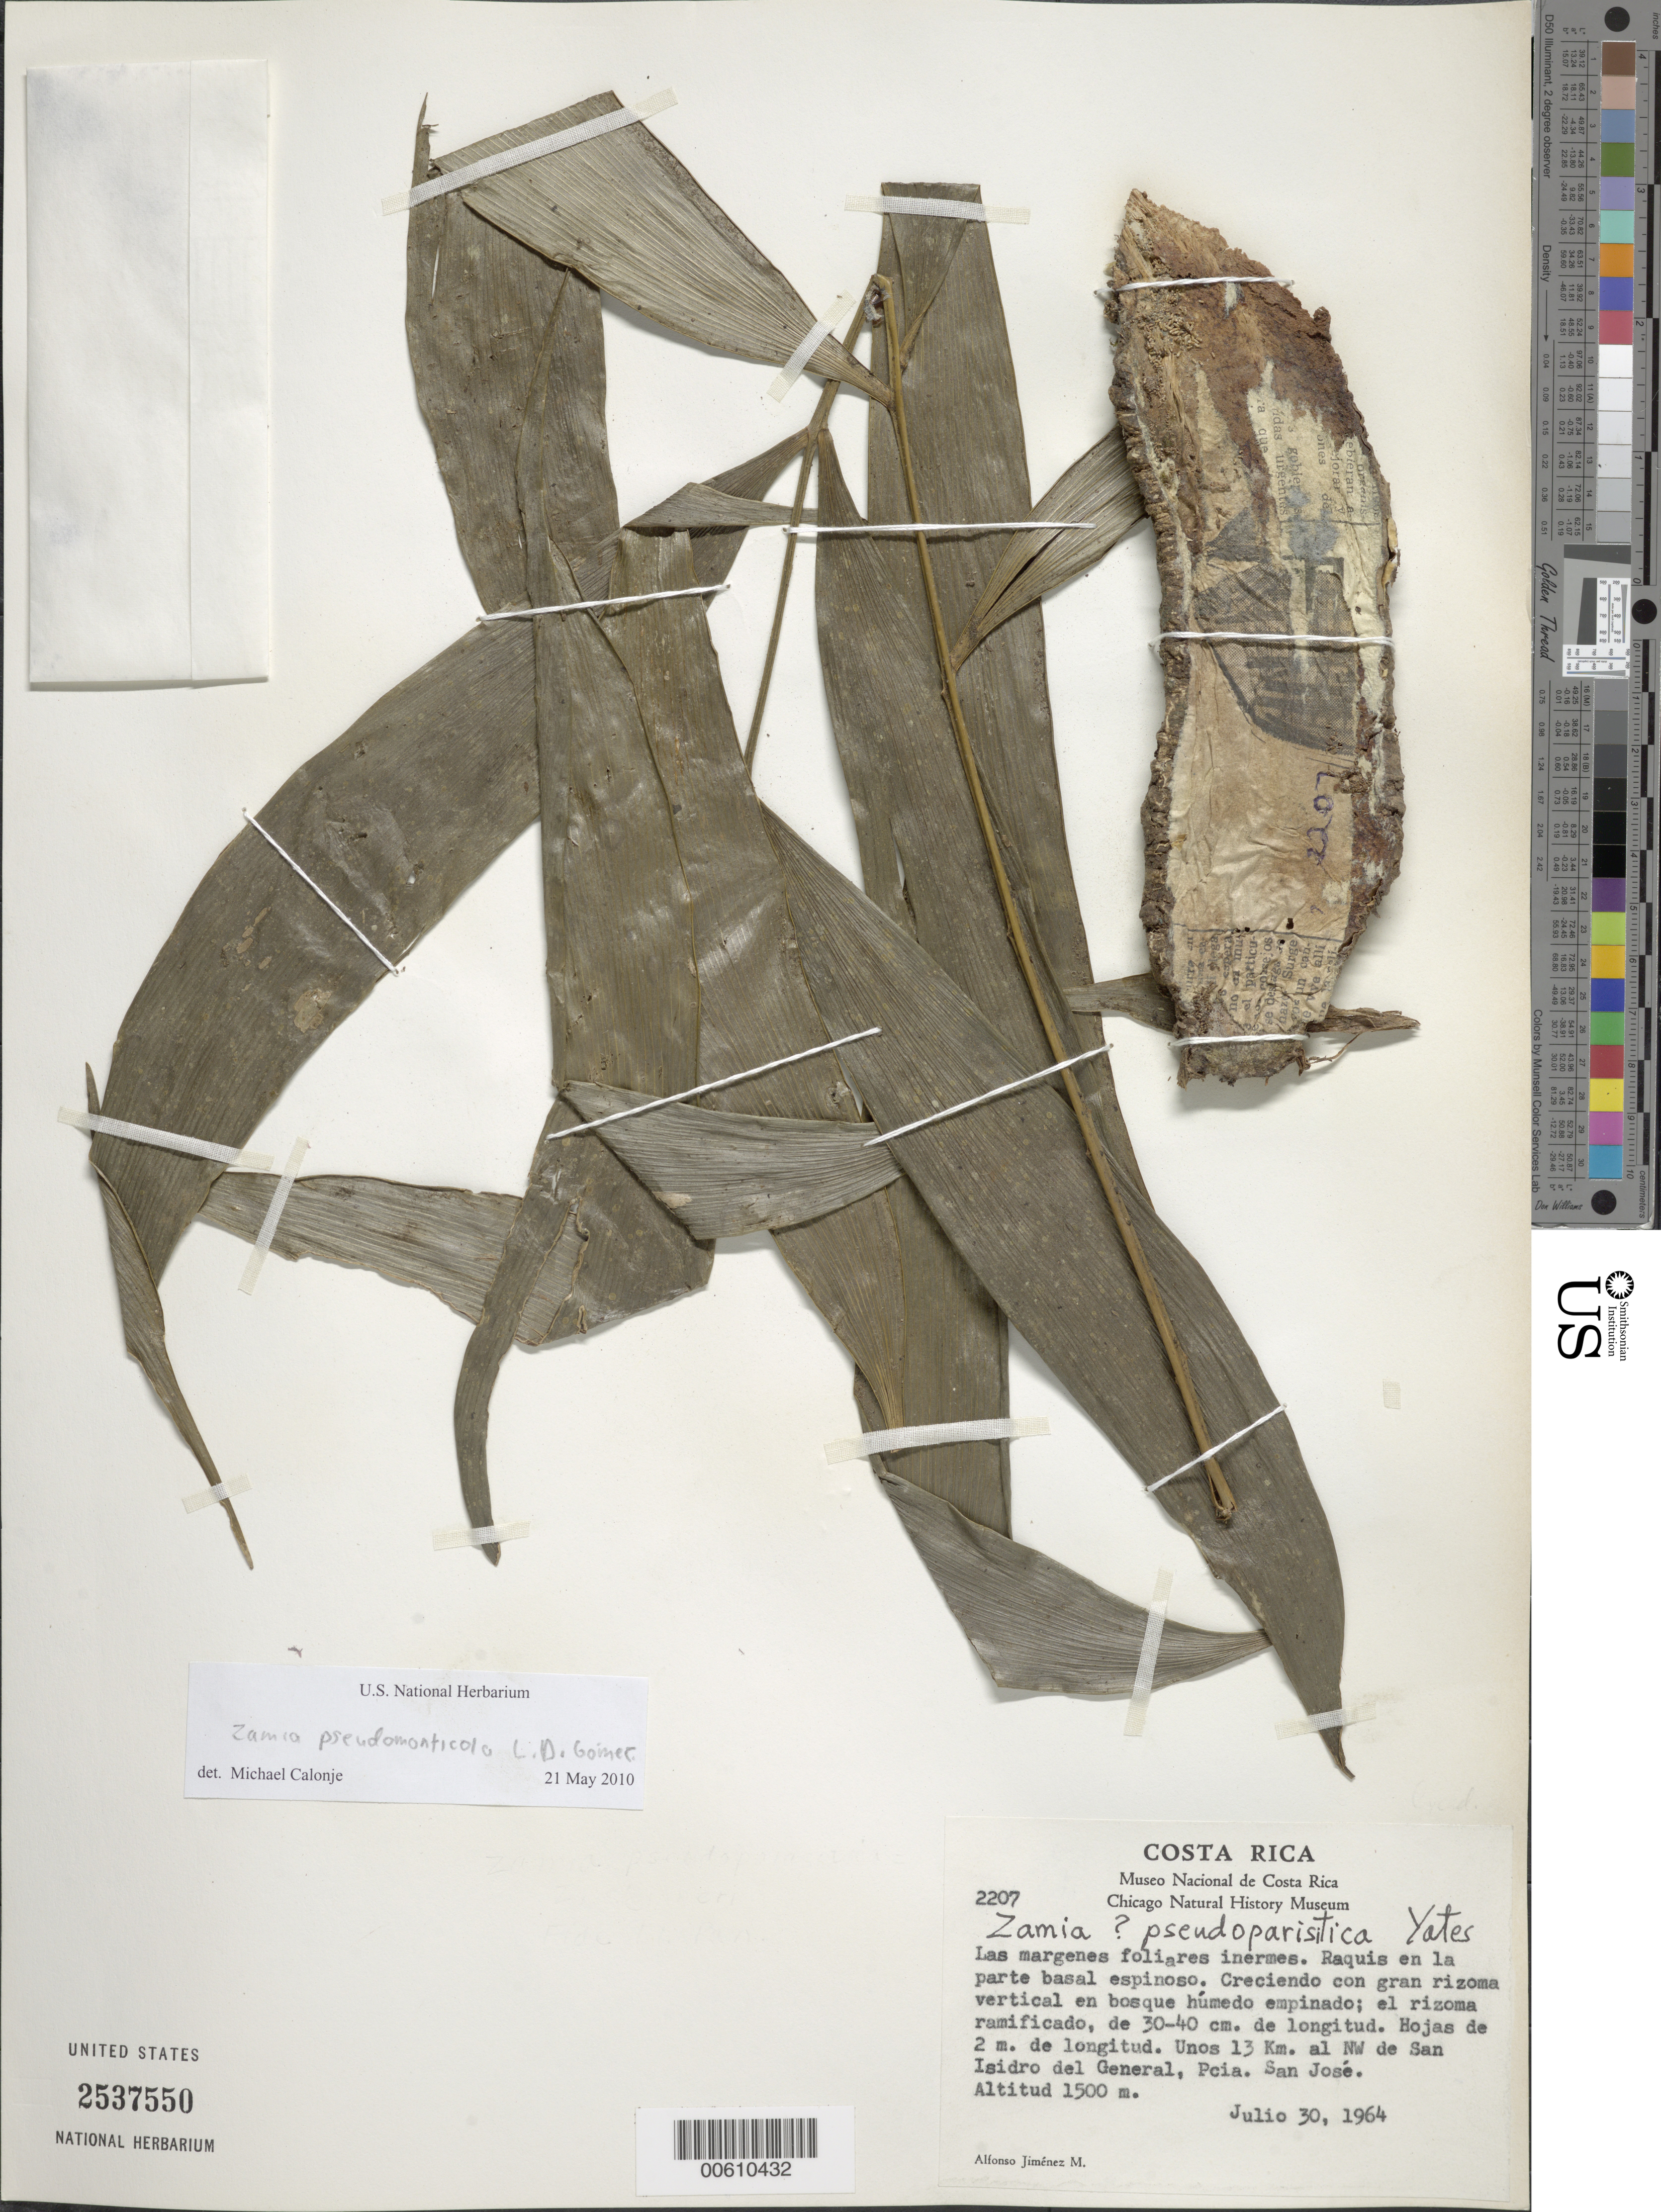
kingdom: Plantae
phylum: Tracheophyta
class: Cycadopsida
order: Cycadales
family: Zamiaceae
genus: Zamia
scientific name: Zamia pseudomonticola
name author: L.D. Gómez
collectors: A. Jiménez M.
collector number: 2207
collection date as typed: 30 Jul 1964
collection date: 1964-07-30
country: Costa Rica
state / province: San José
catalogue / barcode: US 2537550